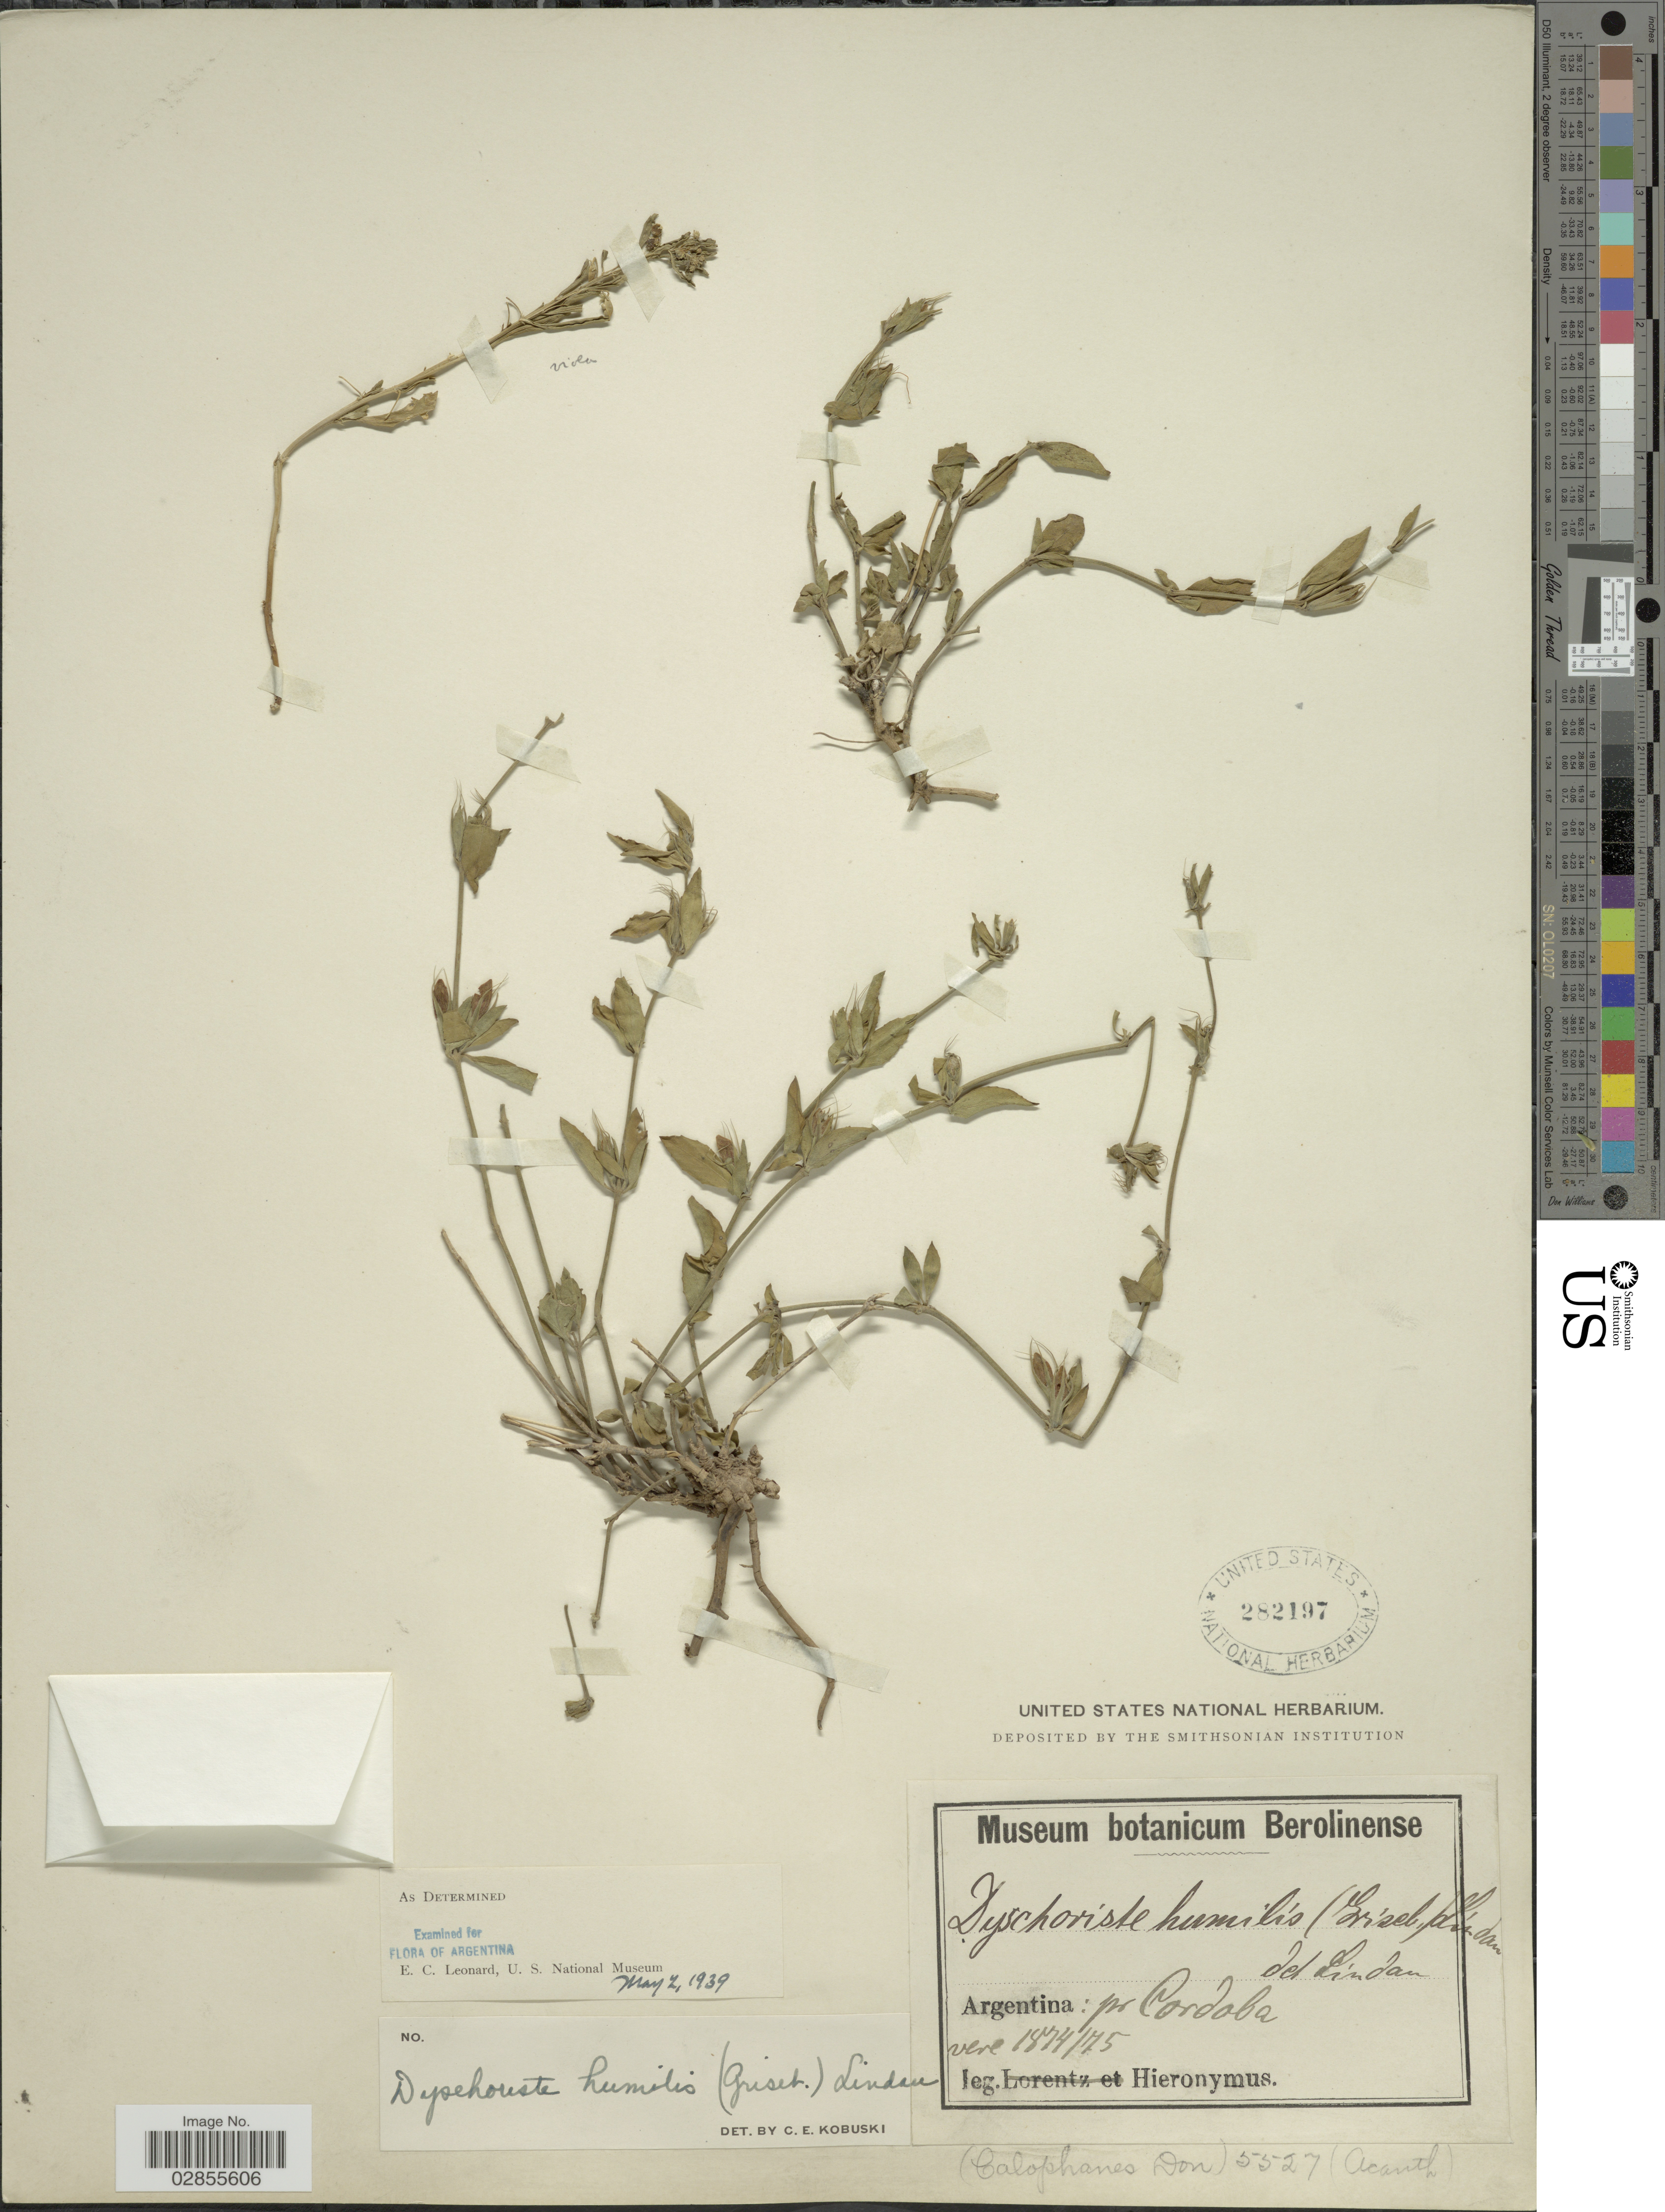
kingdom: Plantae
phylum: Tracheophyta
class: Magnoliopsida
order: Lamiales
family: Acanthaceae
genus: Dyschoriste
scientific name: Dyschoriste humilis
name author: Lindau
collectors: -. Hieronymus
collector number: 1874/75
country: Argentina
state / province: Cordoba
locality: Pr Cordoba.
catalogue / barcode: US 282197